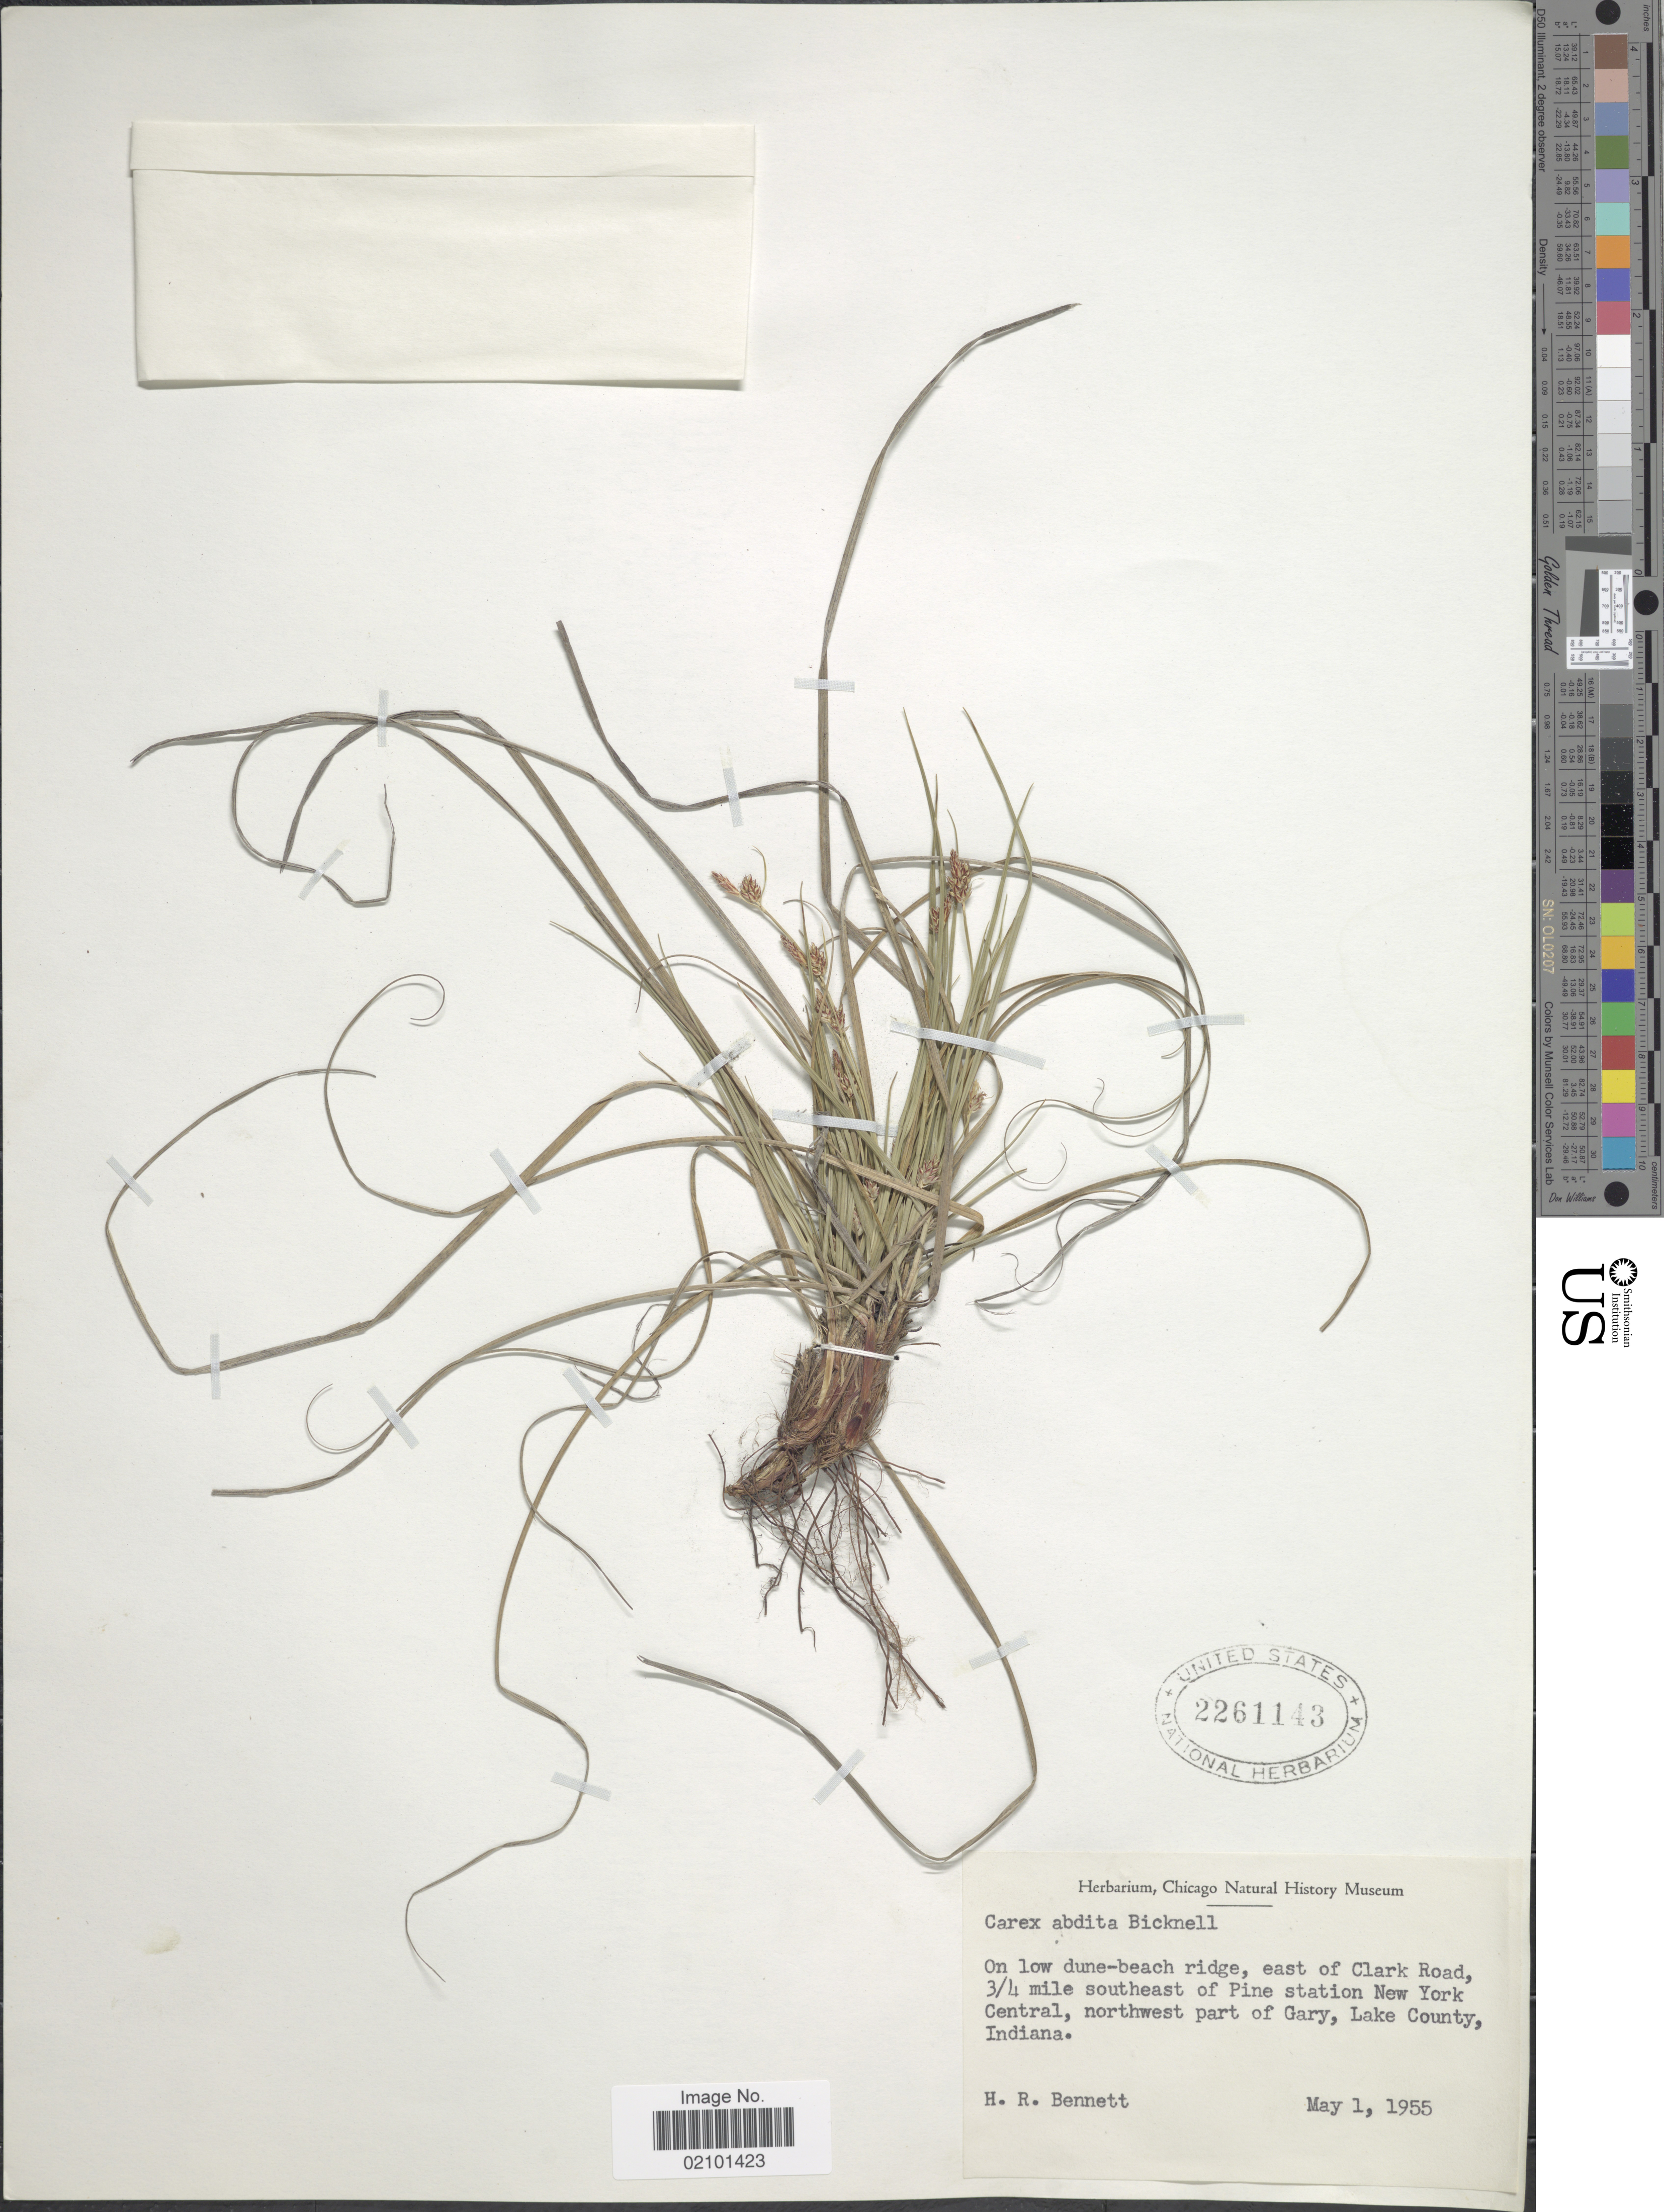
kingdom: Plantae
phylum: Tracheophyta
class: Liliopsida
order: Poales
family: Cyperaceae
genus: Carex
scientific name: Carex umbellata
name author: Schkuhr ex Willd.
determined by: Reznicek, A.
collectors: H. R. Bennett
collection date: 1955-05-01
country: United States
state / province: Indiana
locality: East of Clark Road, 3/4 mile southeast of Pine Station New York Central, northwest part of Gary, Lake County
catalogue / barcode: US 2261143